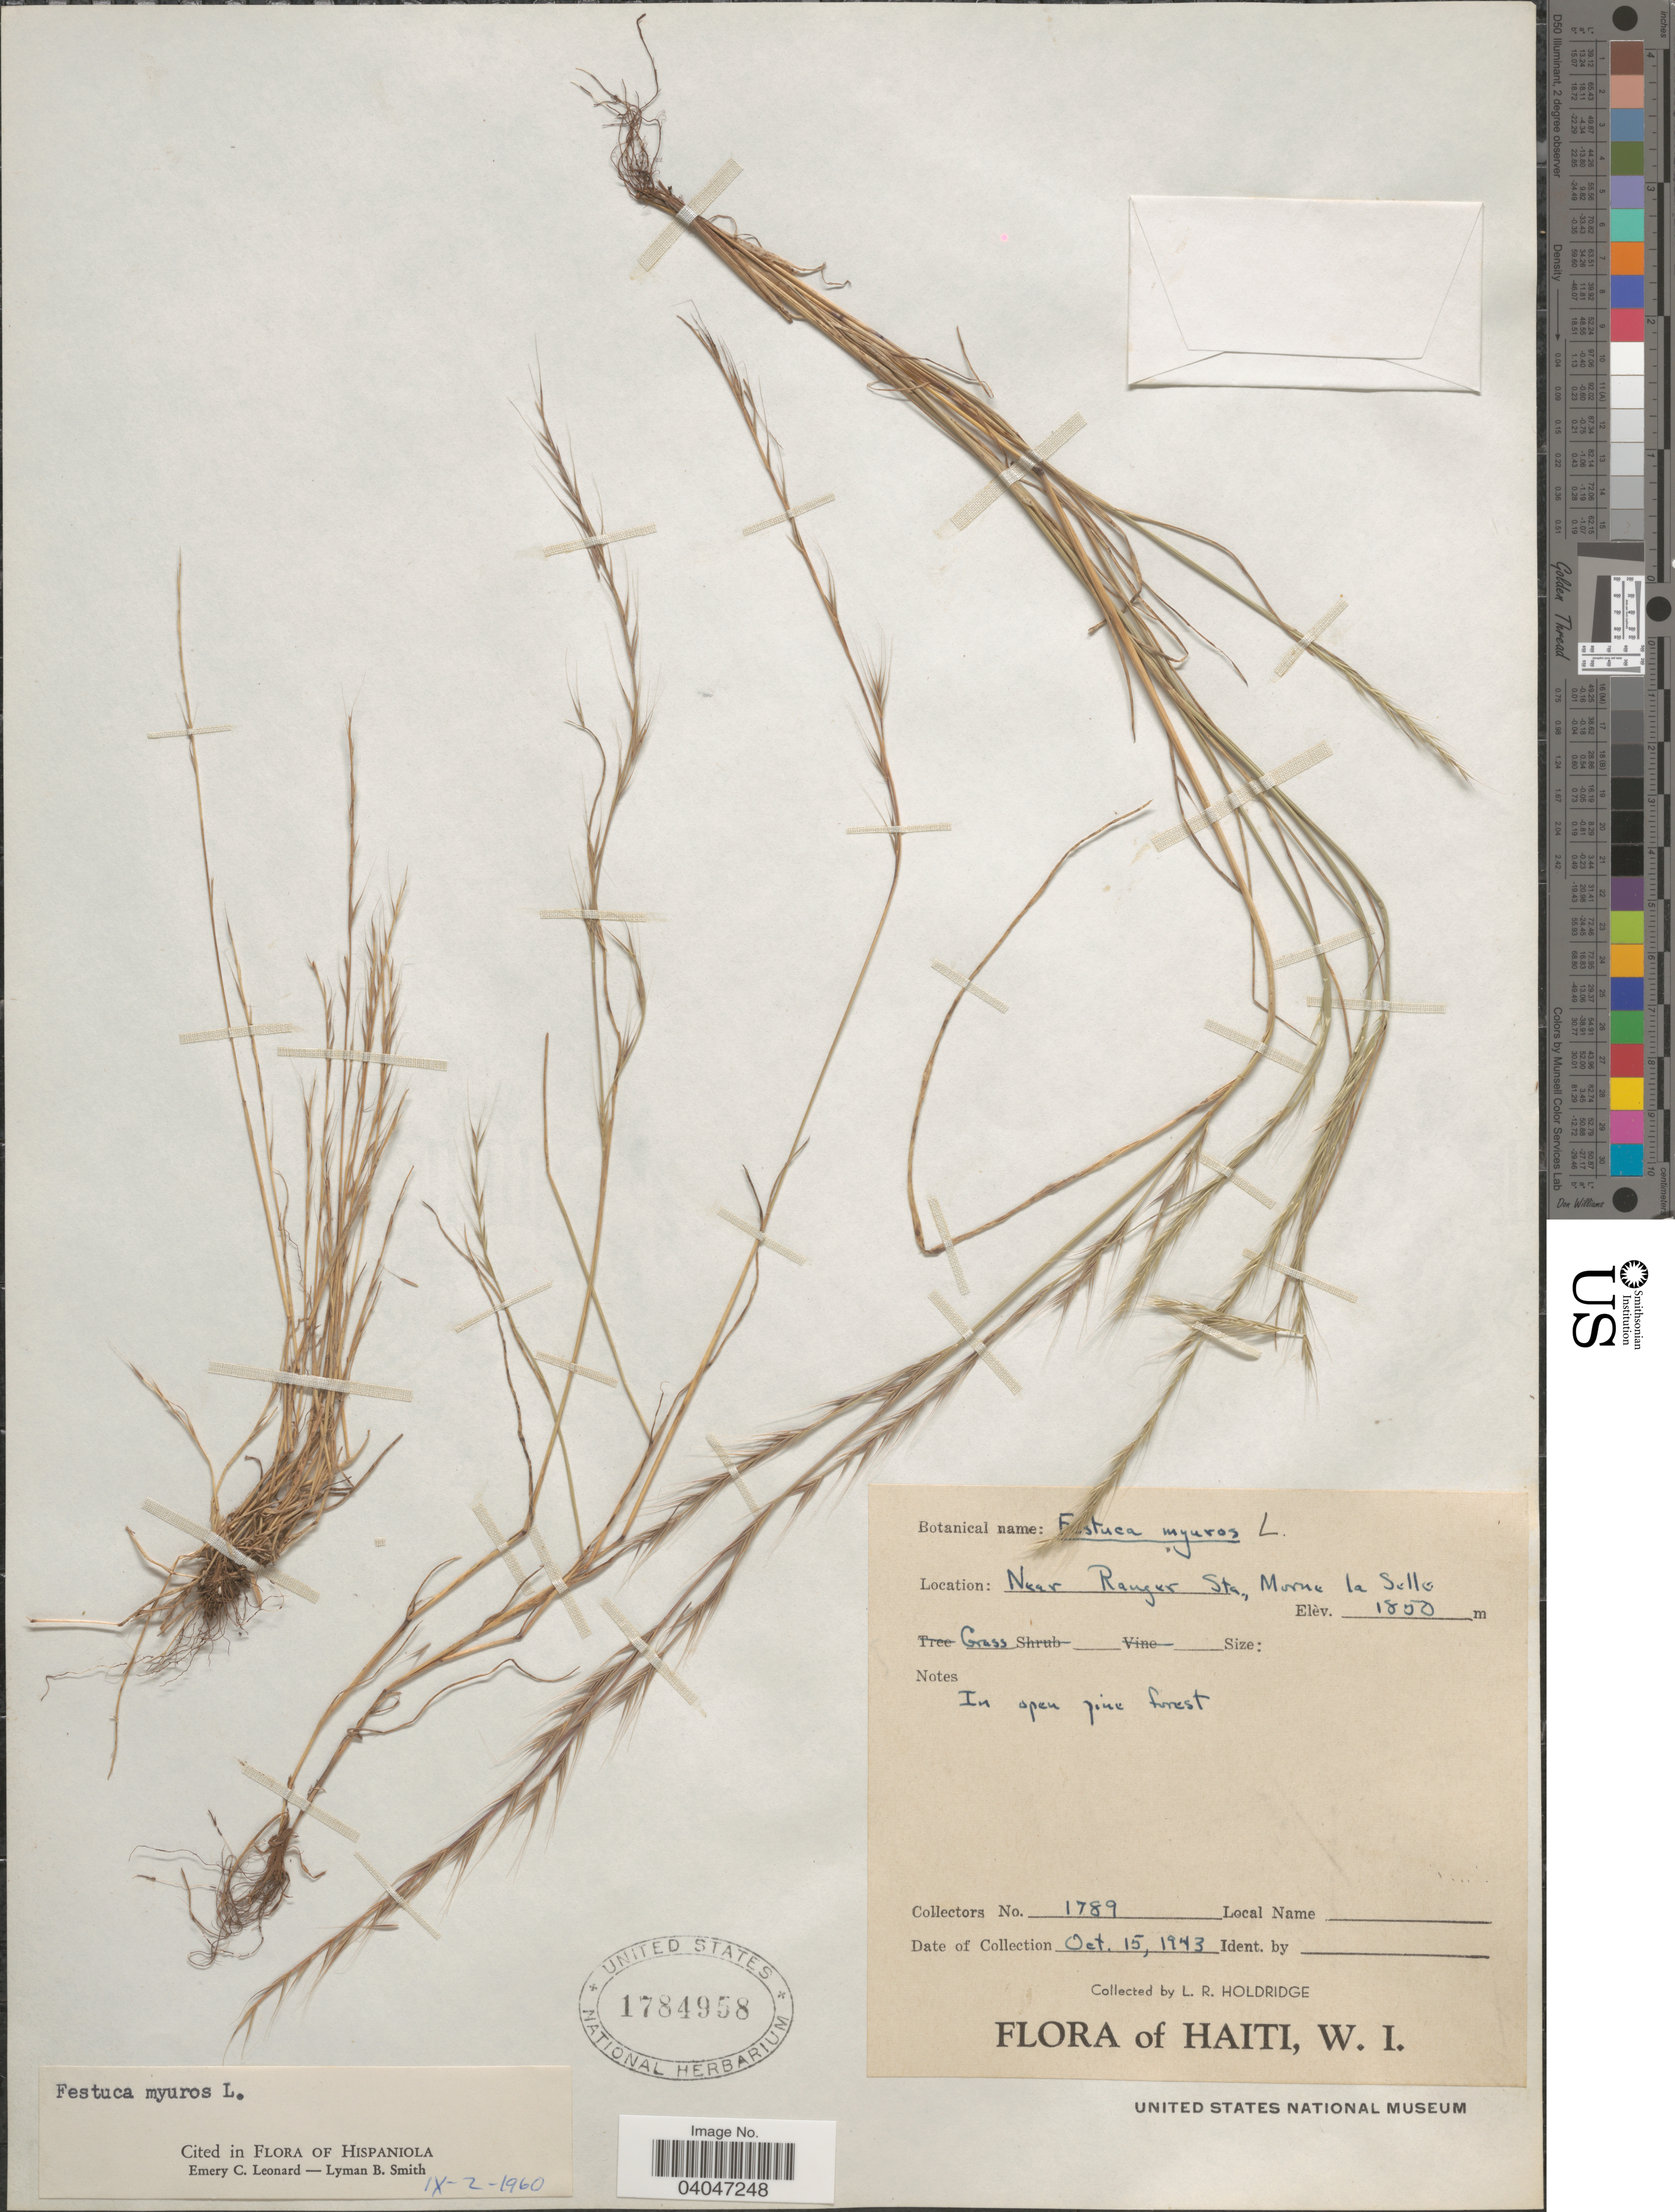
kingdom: Plantae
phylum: Tracheophyta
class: Liliopsida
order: Poales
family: Poaceae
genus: Festuca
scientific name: Festuca myuros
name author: L.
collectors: L. Holdridge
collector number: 1789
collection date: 1943-10-15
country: Haiti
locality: Near Ranger Sta., Morne la Selle.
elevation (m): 1850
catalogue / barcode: US 1784958